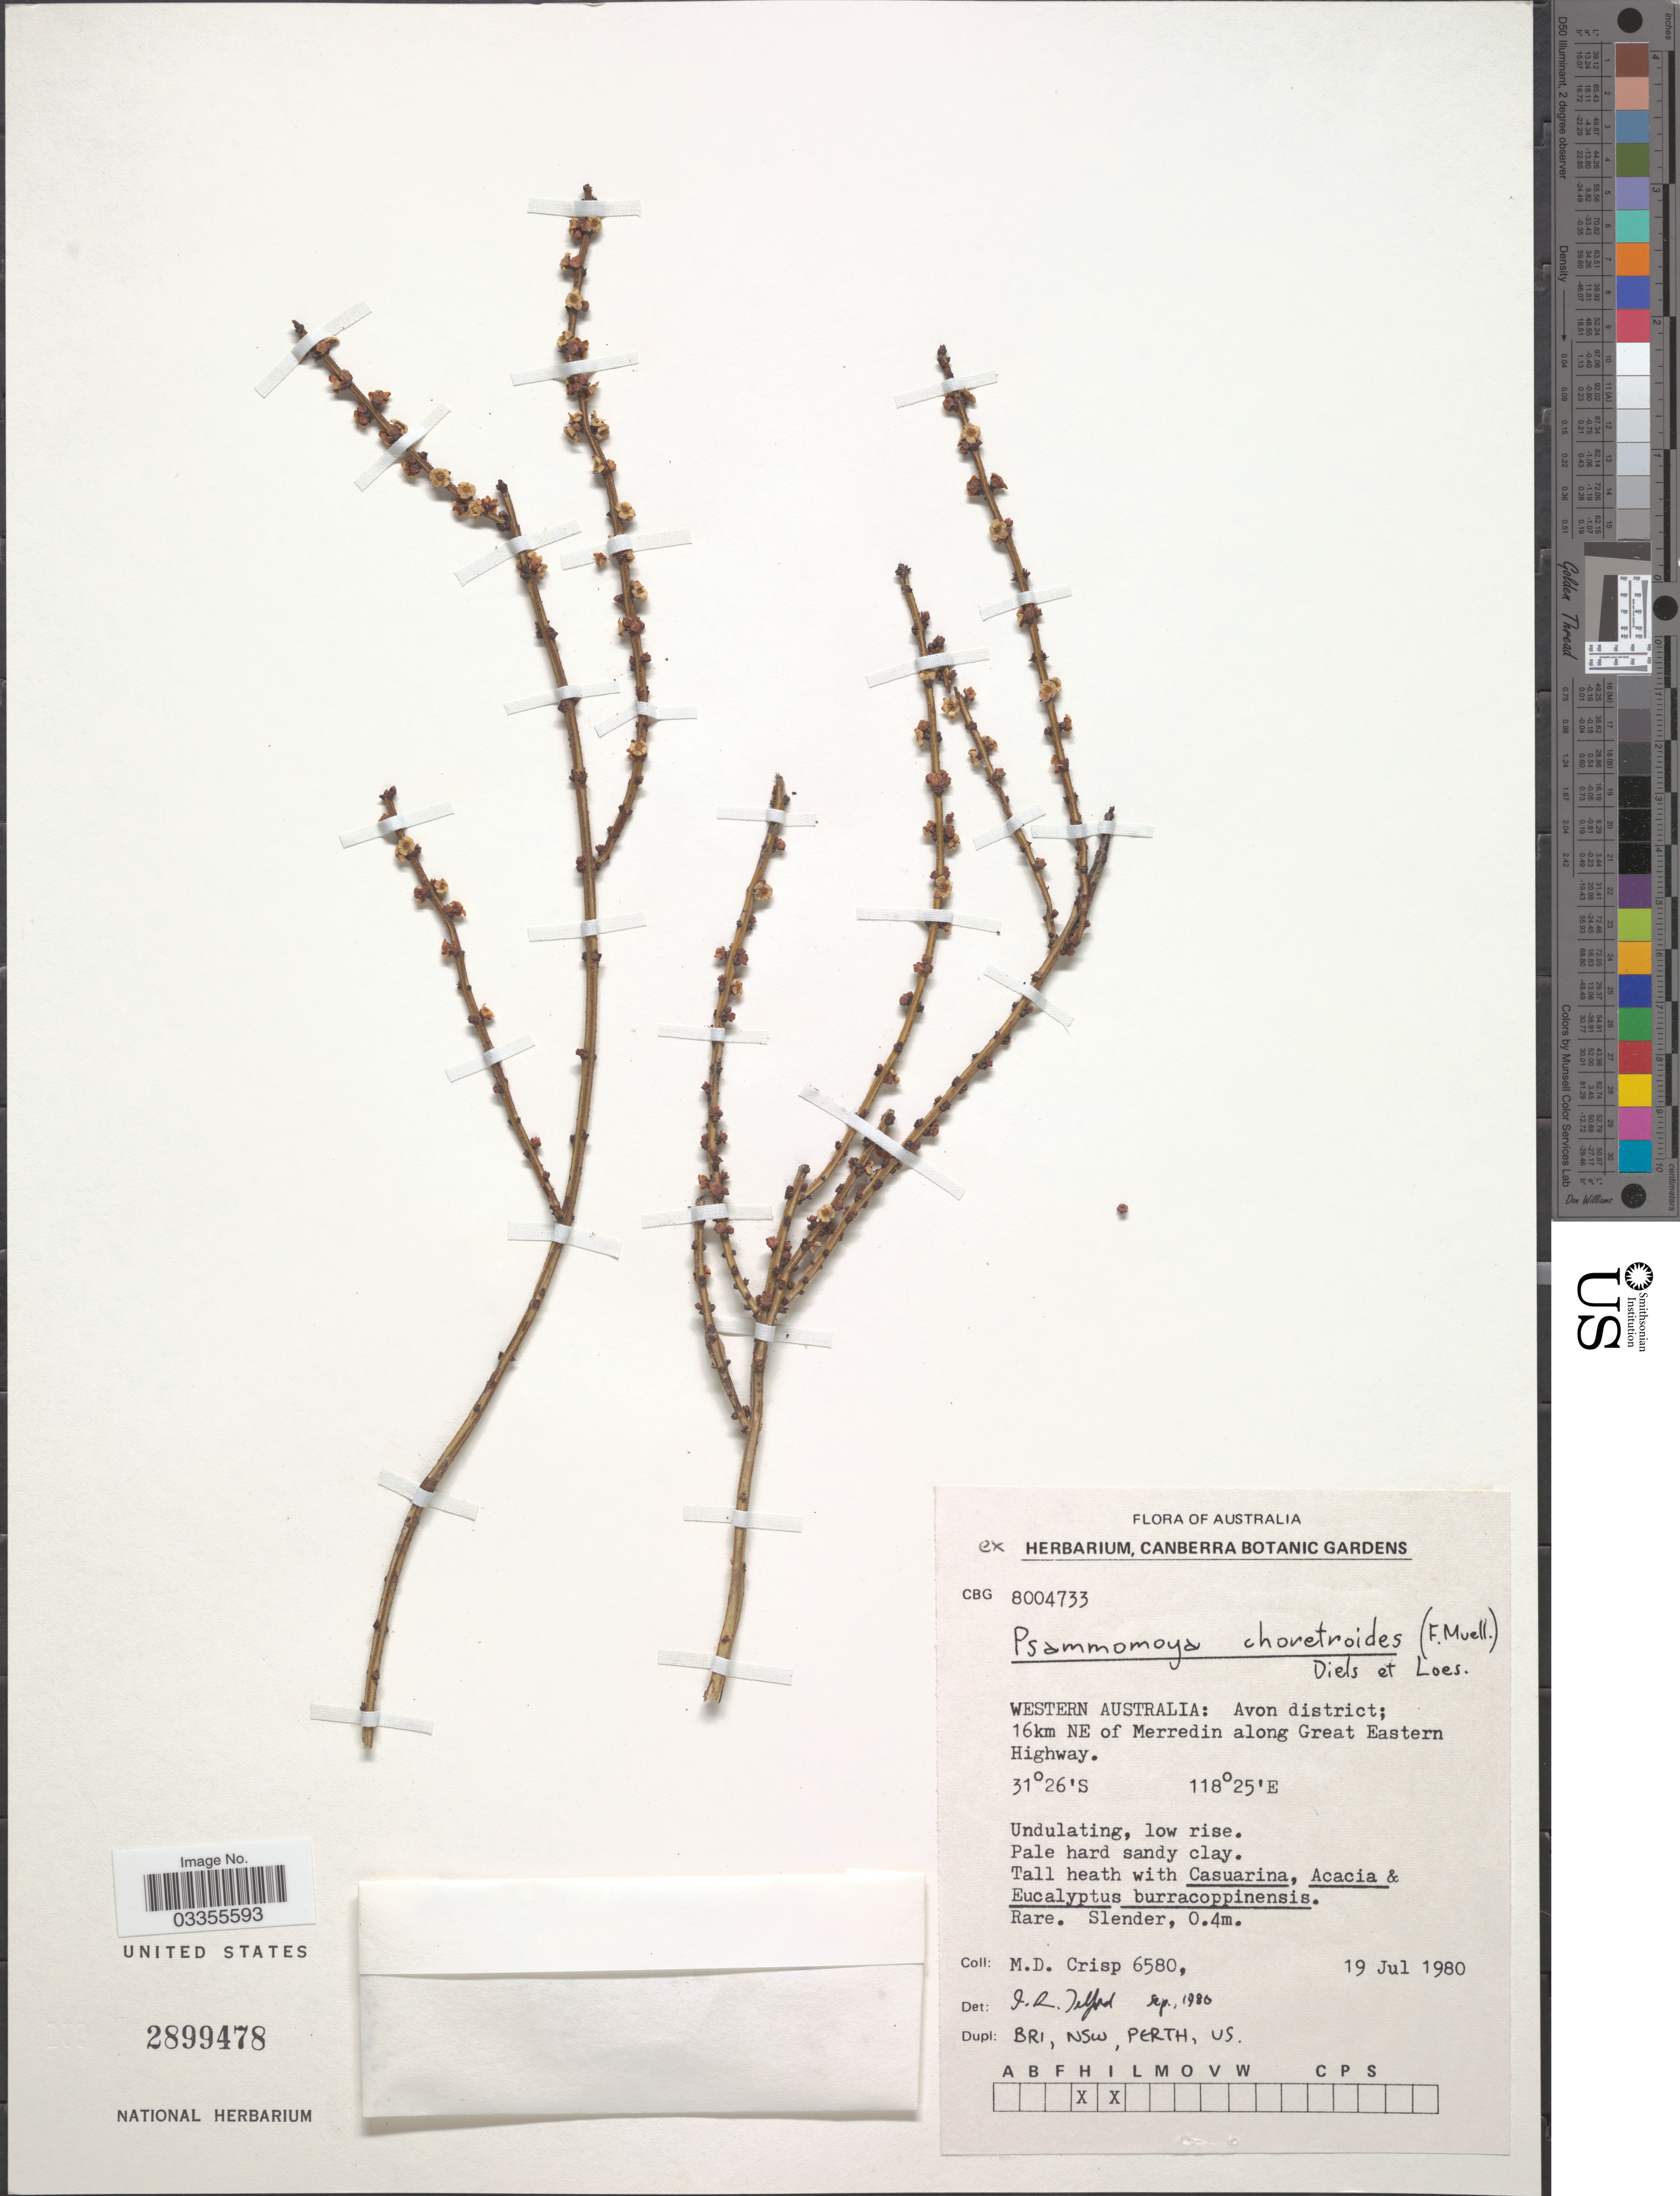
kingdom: Plantae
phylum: Tracheophyta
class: Magnoliopsida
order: Celastrales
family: Celastraceae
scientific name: Psammamoya choretroides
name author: (F. Muell.) Diels & Loes.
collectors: M. Crisp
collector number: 6580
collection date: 1980-07-19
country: Australia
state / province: Western Australia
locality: Avon district; 16km NE of Merredin along Great Eastern Highway.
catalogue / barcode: US 2899478